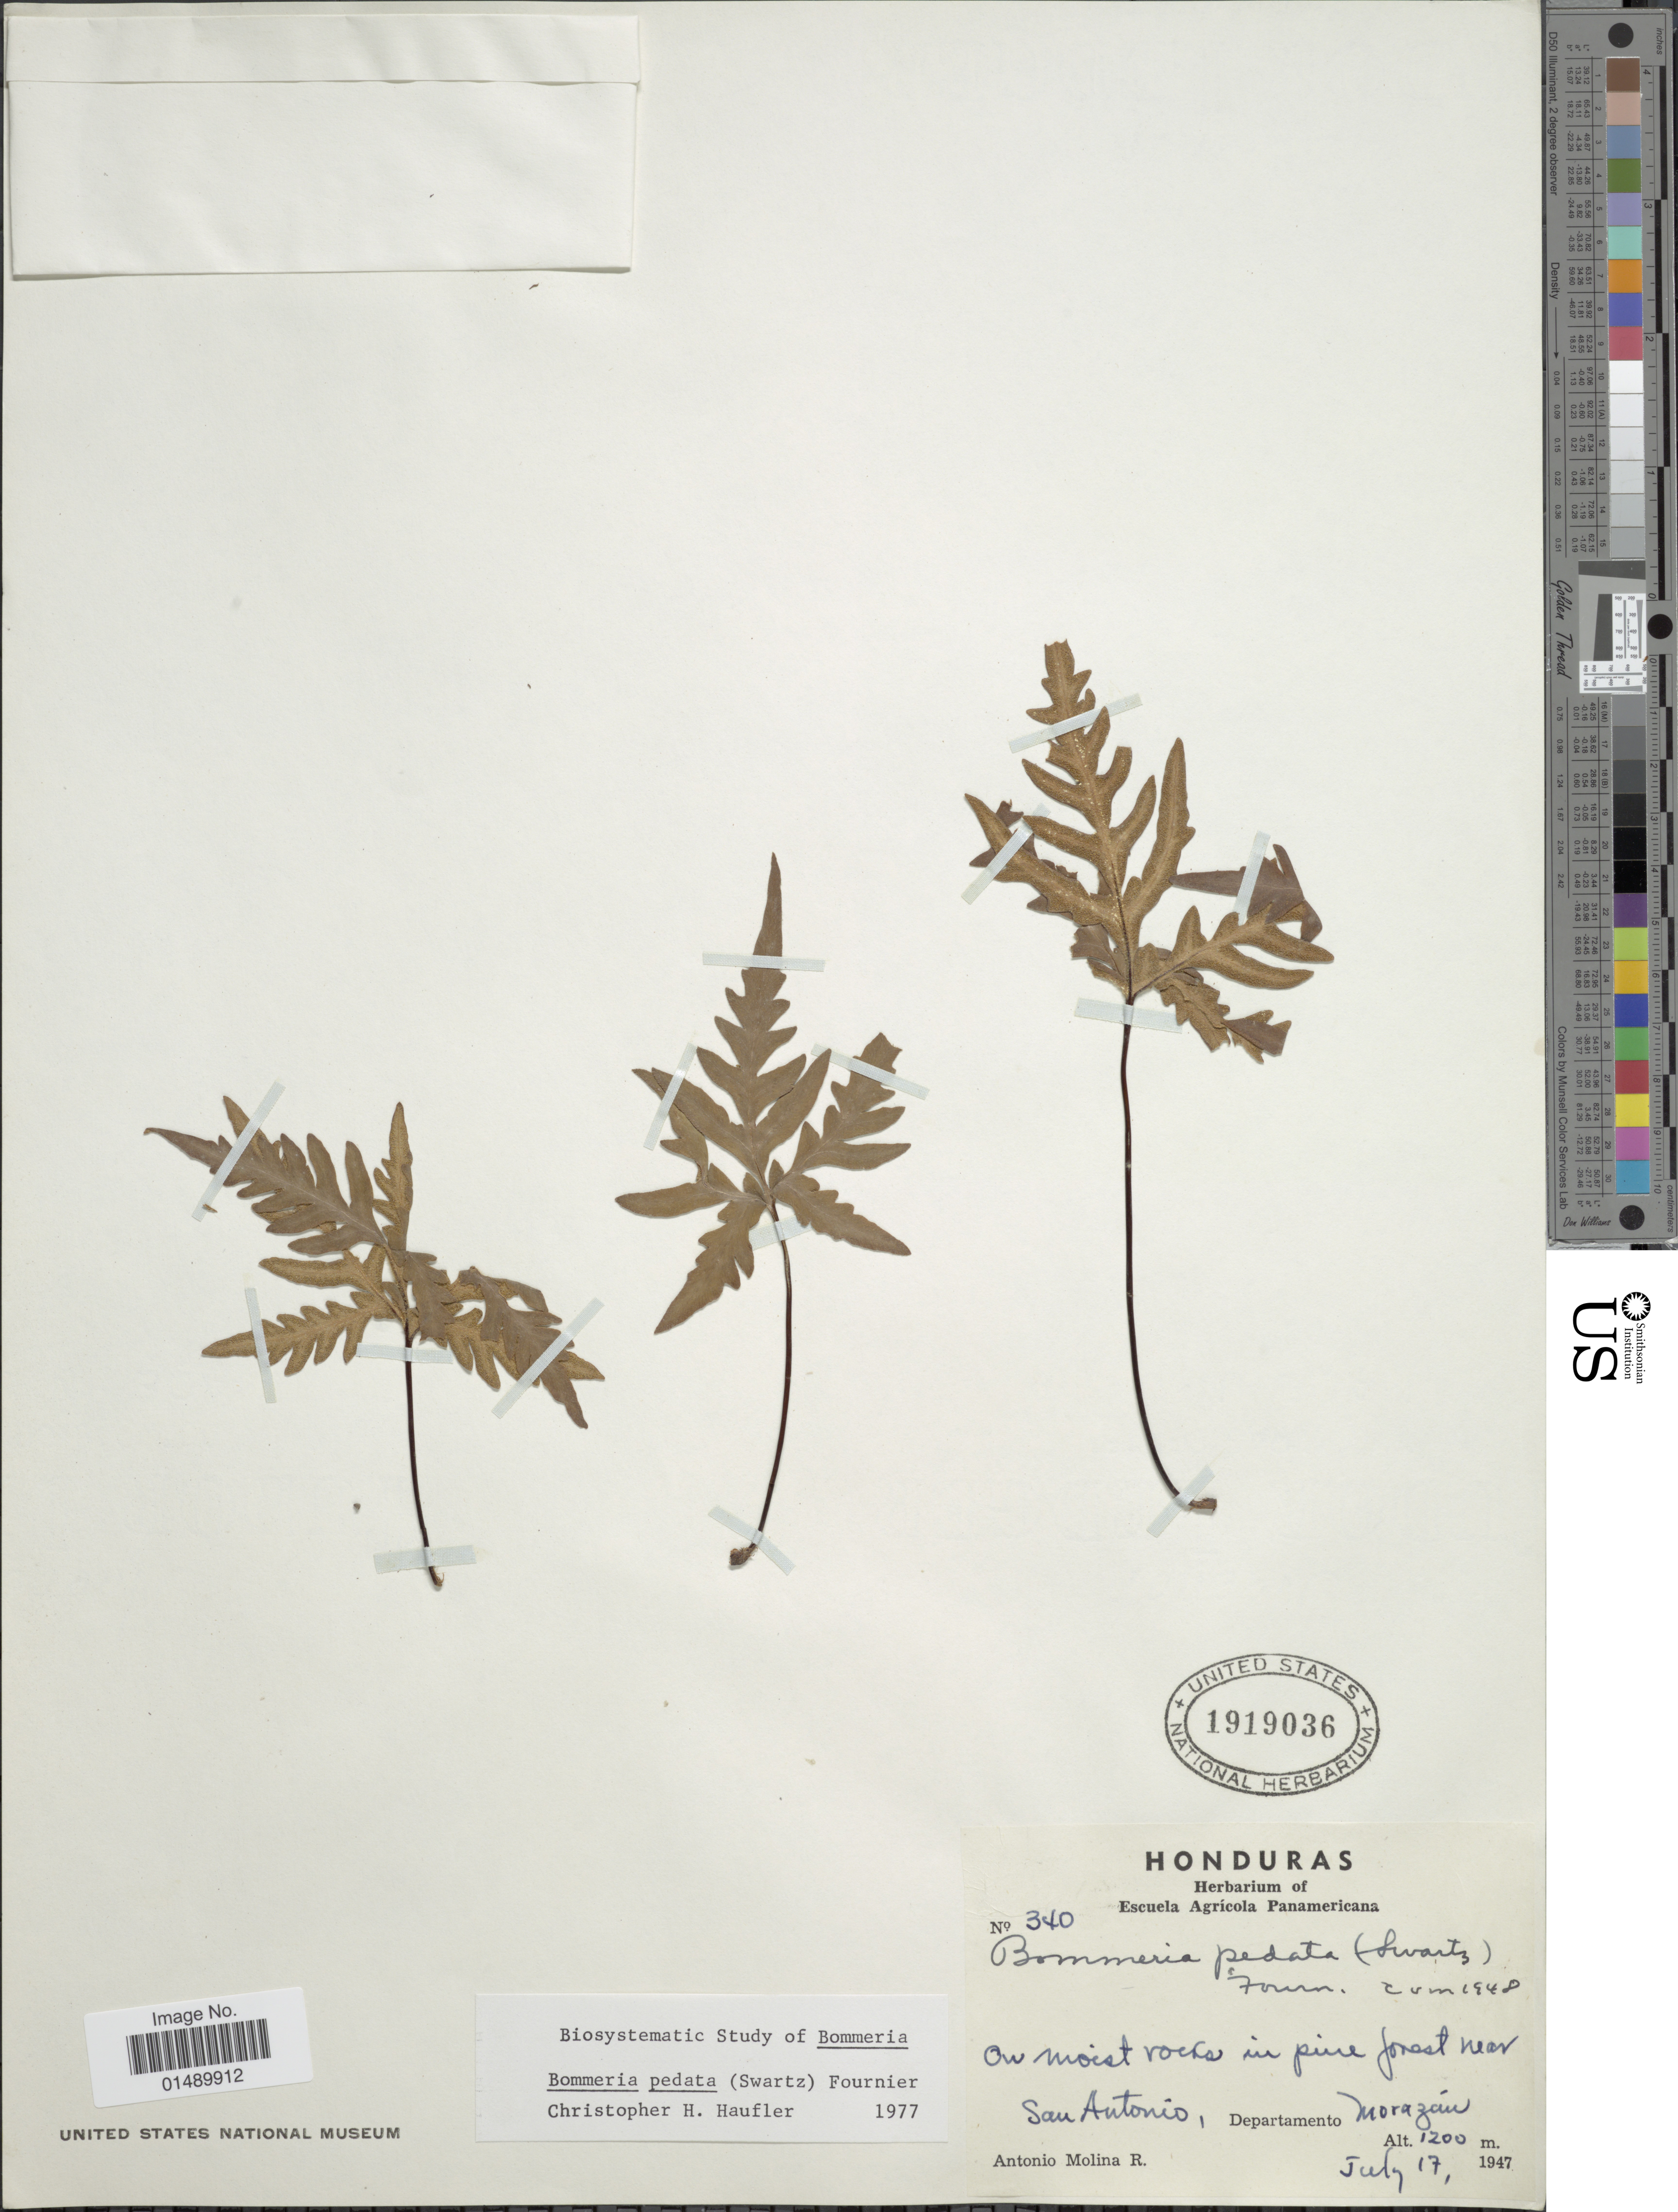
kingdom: Plantae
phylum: Tracheophyta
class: Polypodiopsida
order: Polypodiales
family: Pteridaceae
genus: Bommeria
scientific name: Bommeria pedata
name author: (Sw.) E. Fourn.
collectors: A. Molina R.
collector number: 340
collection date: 1947-07-17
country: Honduras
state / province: Fco. Morazán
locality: Honduras, San Antonio, Departamento Morazan.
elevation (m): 1200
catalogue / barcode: US 1919036